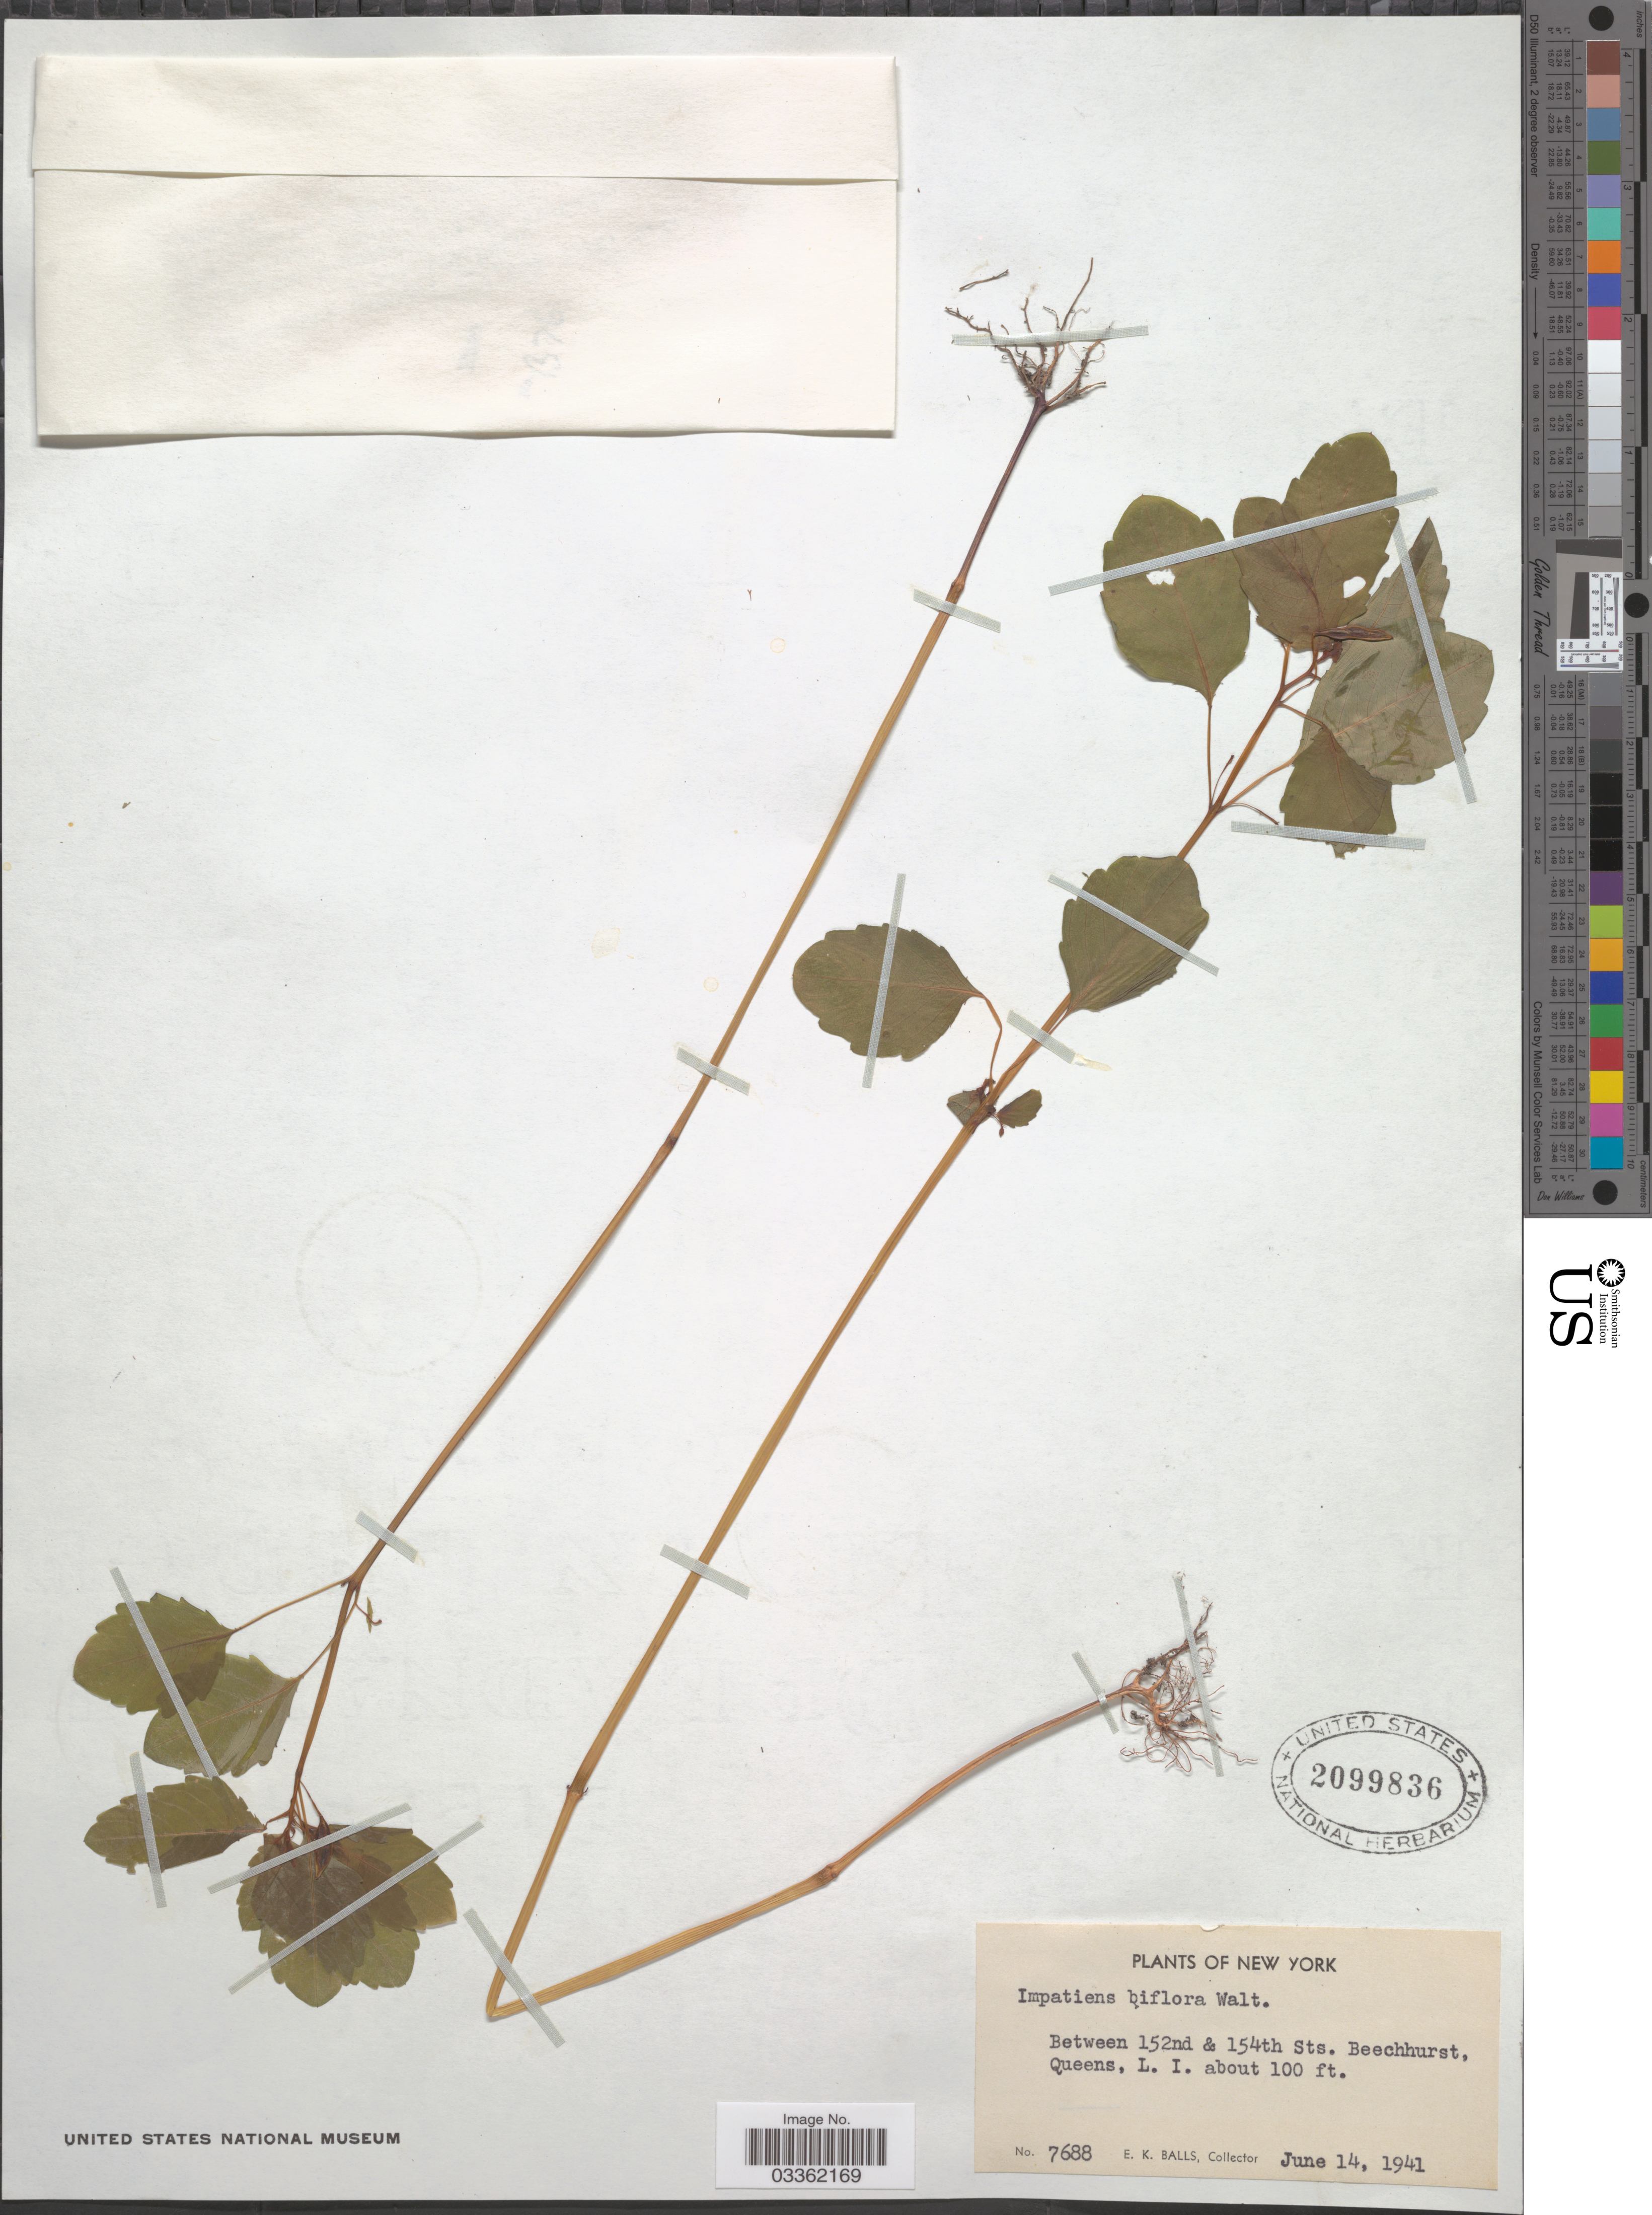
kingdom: Plantae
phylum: Tracheophyta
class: Magnoliopsida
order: Ericales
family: Balsaminaceae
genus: Impatiens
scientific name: Impatiens capensis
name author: Meerb.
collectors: E. K. Balls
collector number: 7688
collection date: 1941-06-14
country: United States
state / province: New York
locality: Between 152nd and 154th Sts. Beechhurst, Queens, L. I.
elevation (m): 30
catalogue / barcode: US 2099836